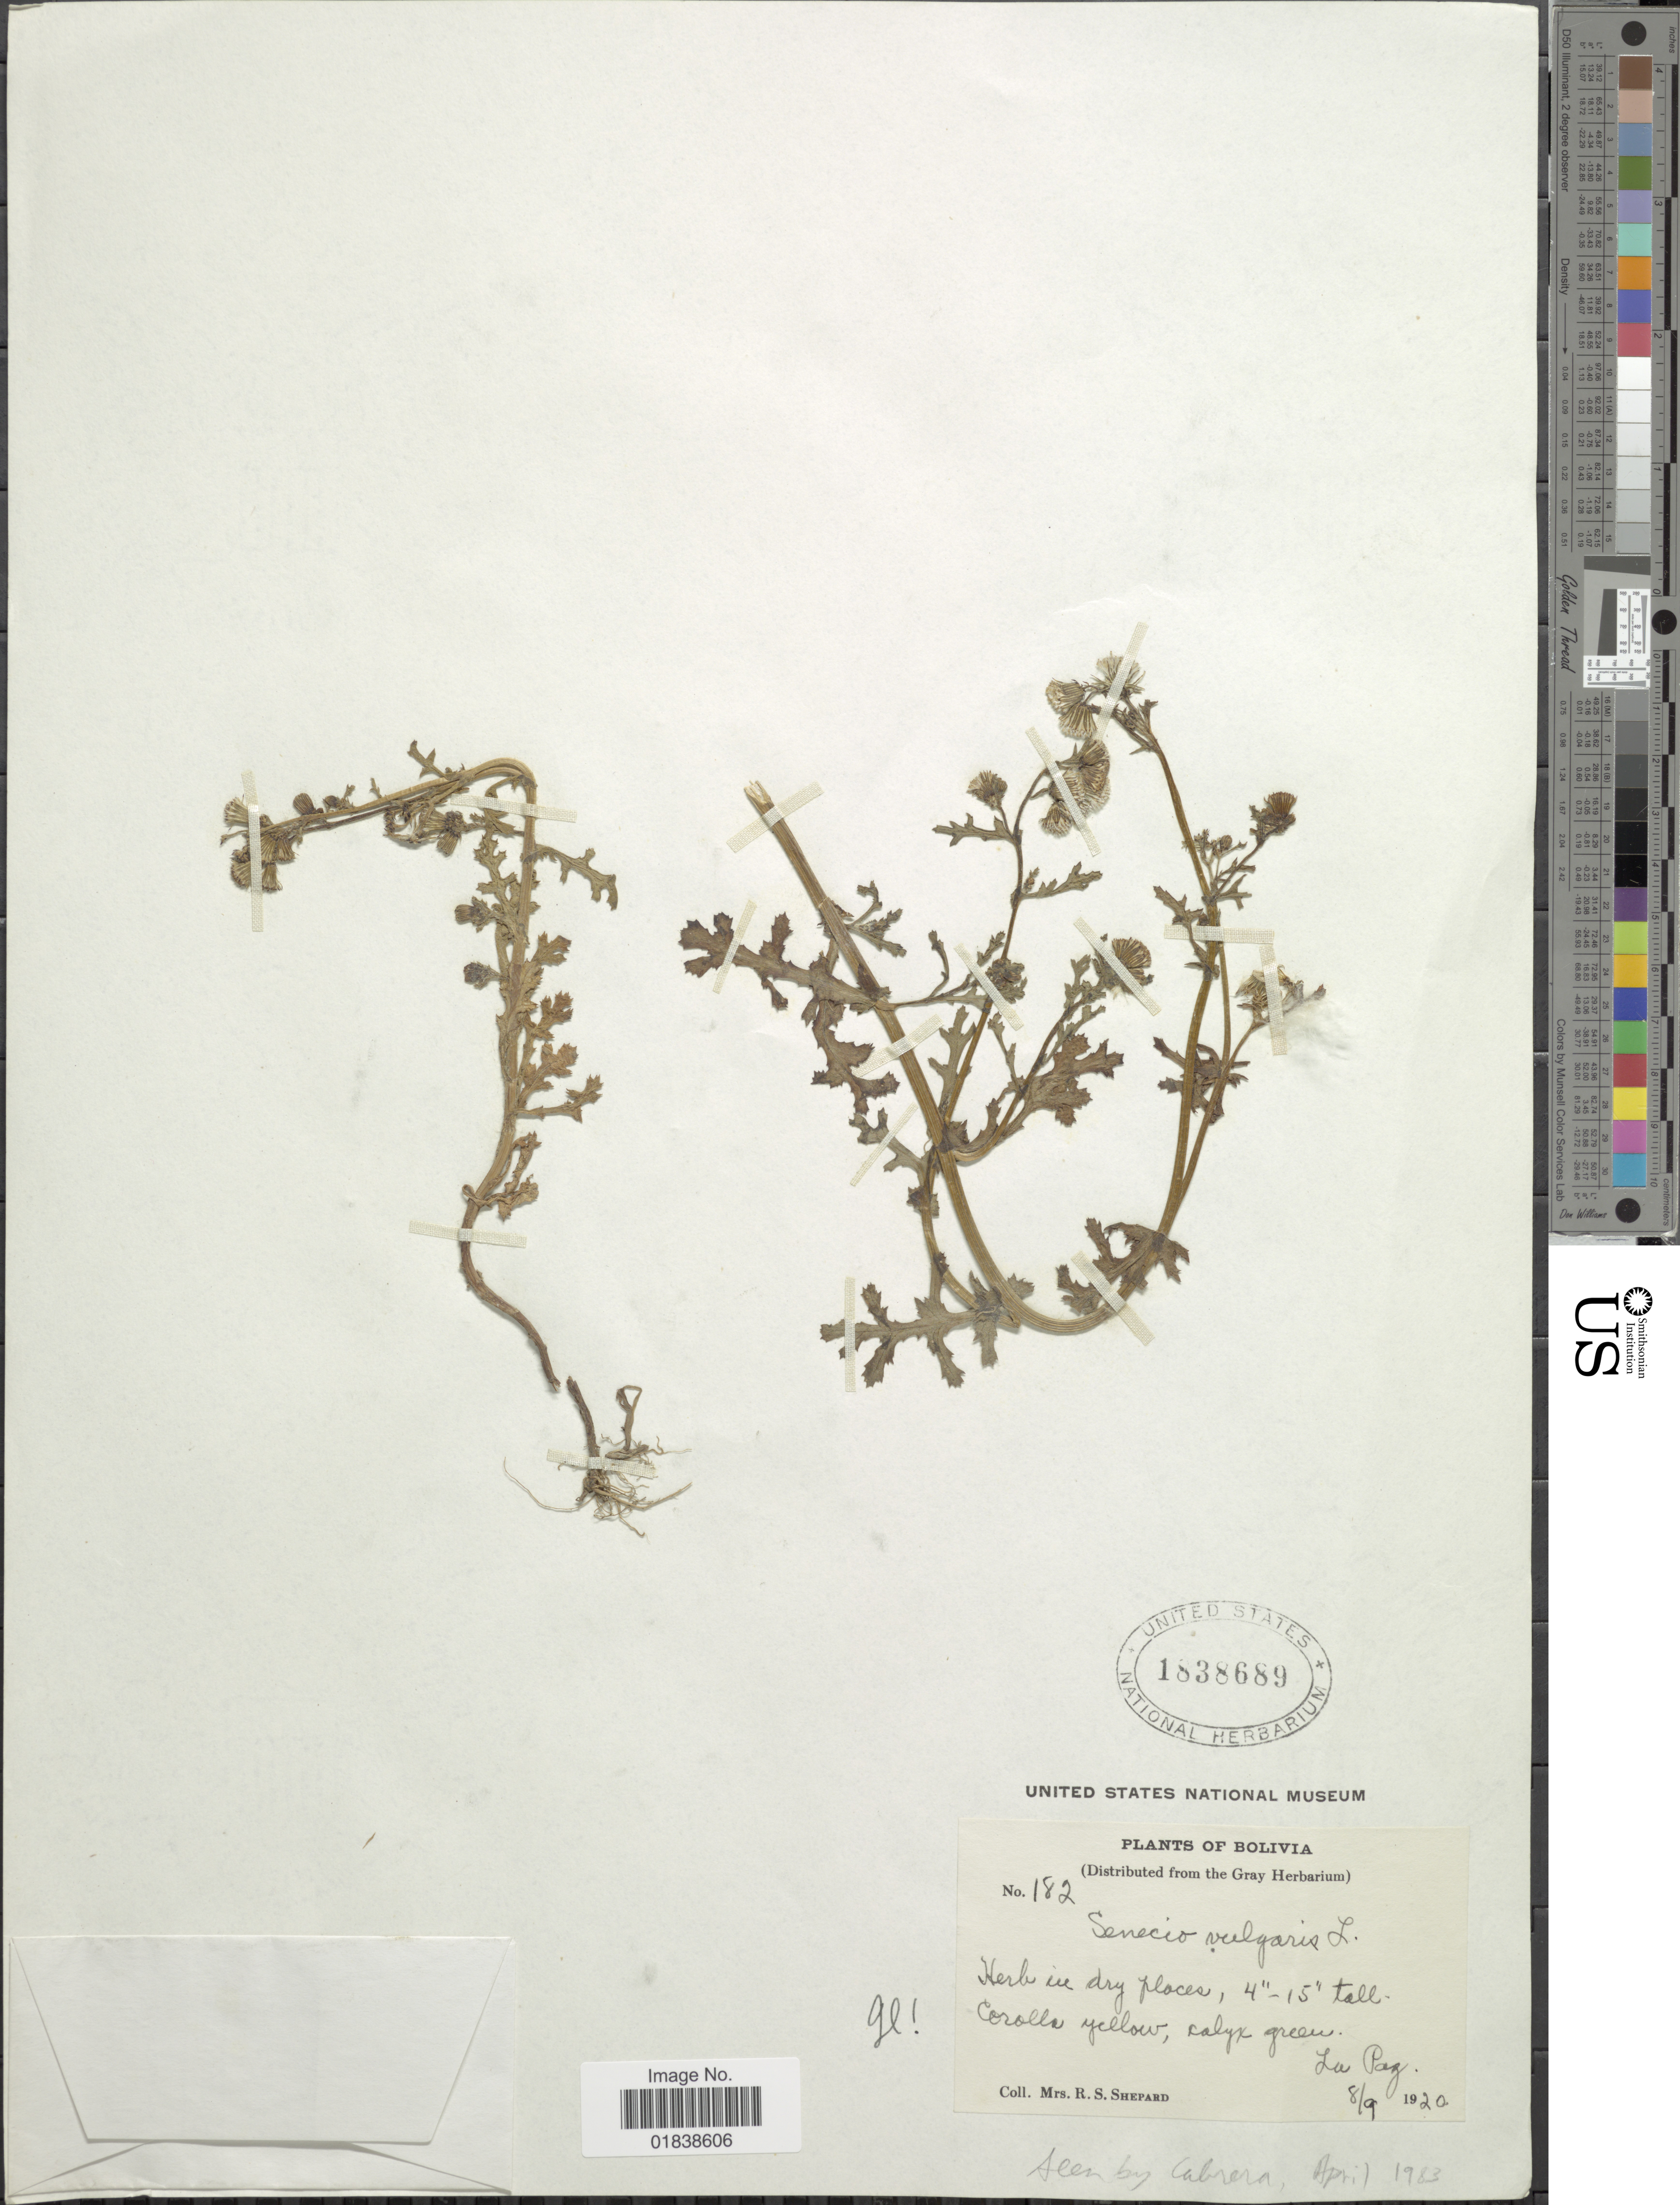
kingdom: Plantae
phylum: Tracheophyta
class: Magnoliopsida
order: Asterales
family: Asteraceae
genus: Senecio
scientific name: Senecio vulgaris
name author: L.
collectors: R. Shepard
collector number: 182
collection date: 1920-09-08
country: Bolivia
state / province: La Paz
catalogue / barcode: US 1838689